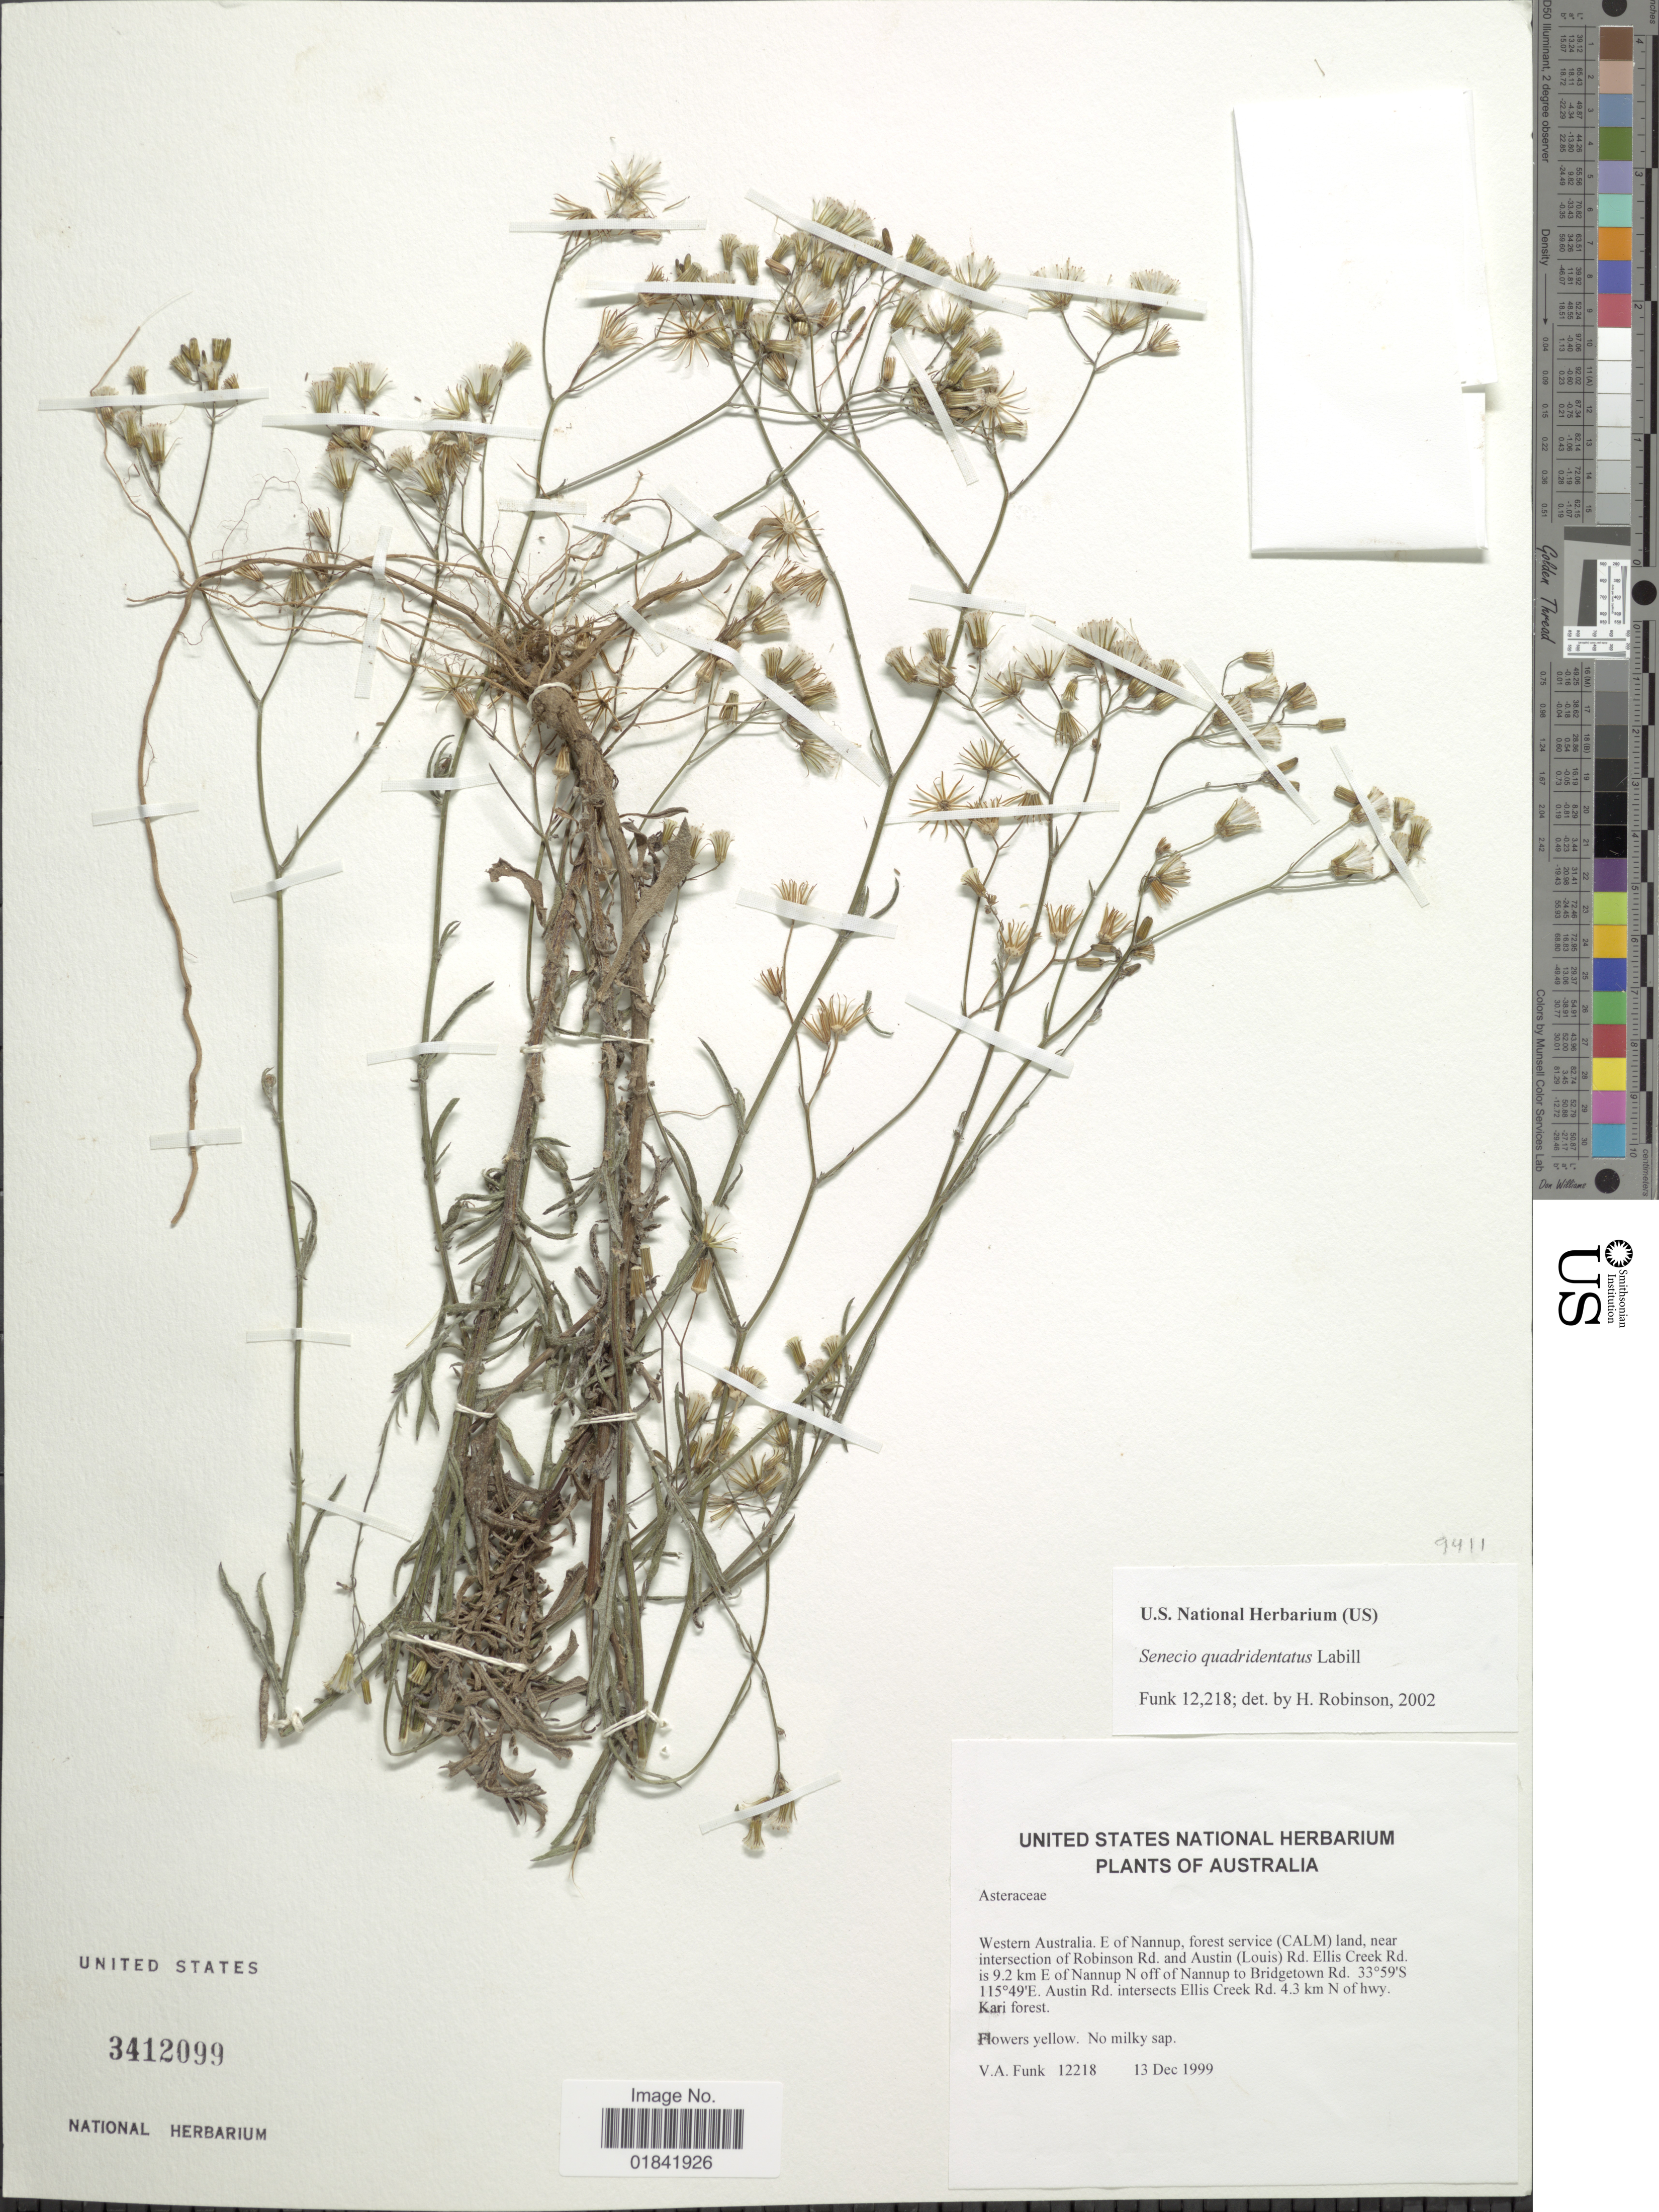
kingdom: Plantae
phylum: Tracheophyta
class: Magnoliopsida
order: Asterales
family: Asteraceae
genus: Senecio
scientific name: Senecio quadridentatus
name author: Labill.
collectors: V. Funk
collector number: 12218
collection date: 1999-12-13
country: Australia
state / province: Western Australia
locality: E of Nannup, near intersection of Robinson Rd, and Austin (Louis) Rd, Ellis Creek Rd, is 9.2 km E of Nannup N off of Nannup to Bridgetown Rd, Austin Rd, intersects Ellis Creek Rd., 4.3 km N of hwy, Kari forest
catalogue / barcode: US 3412099